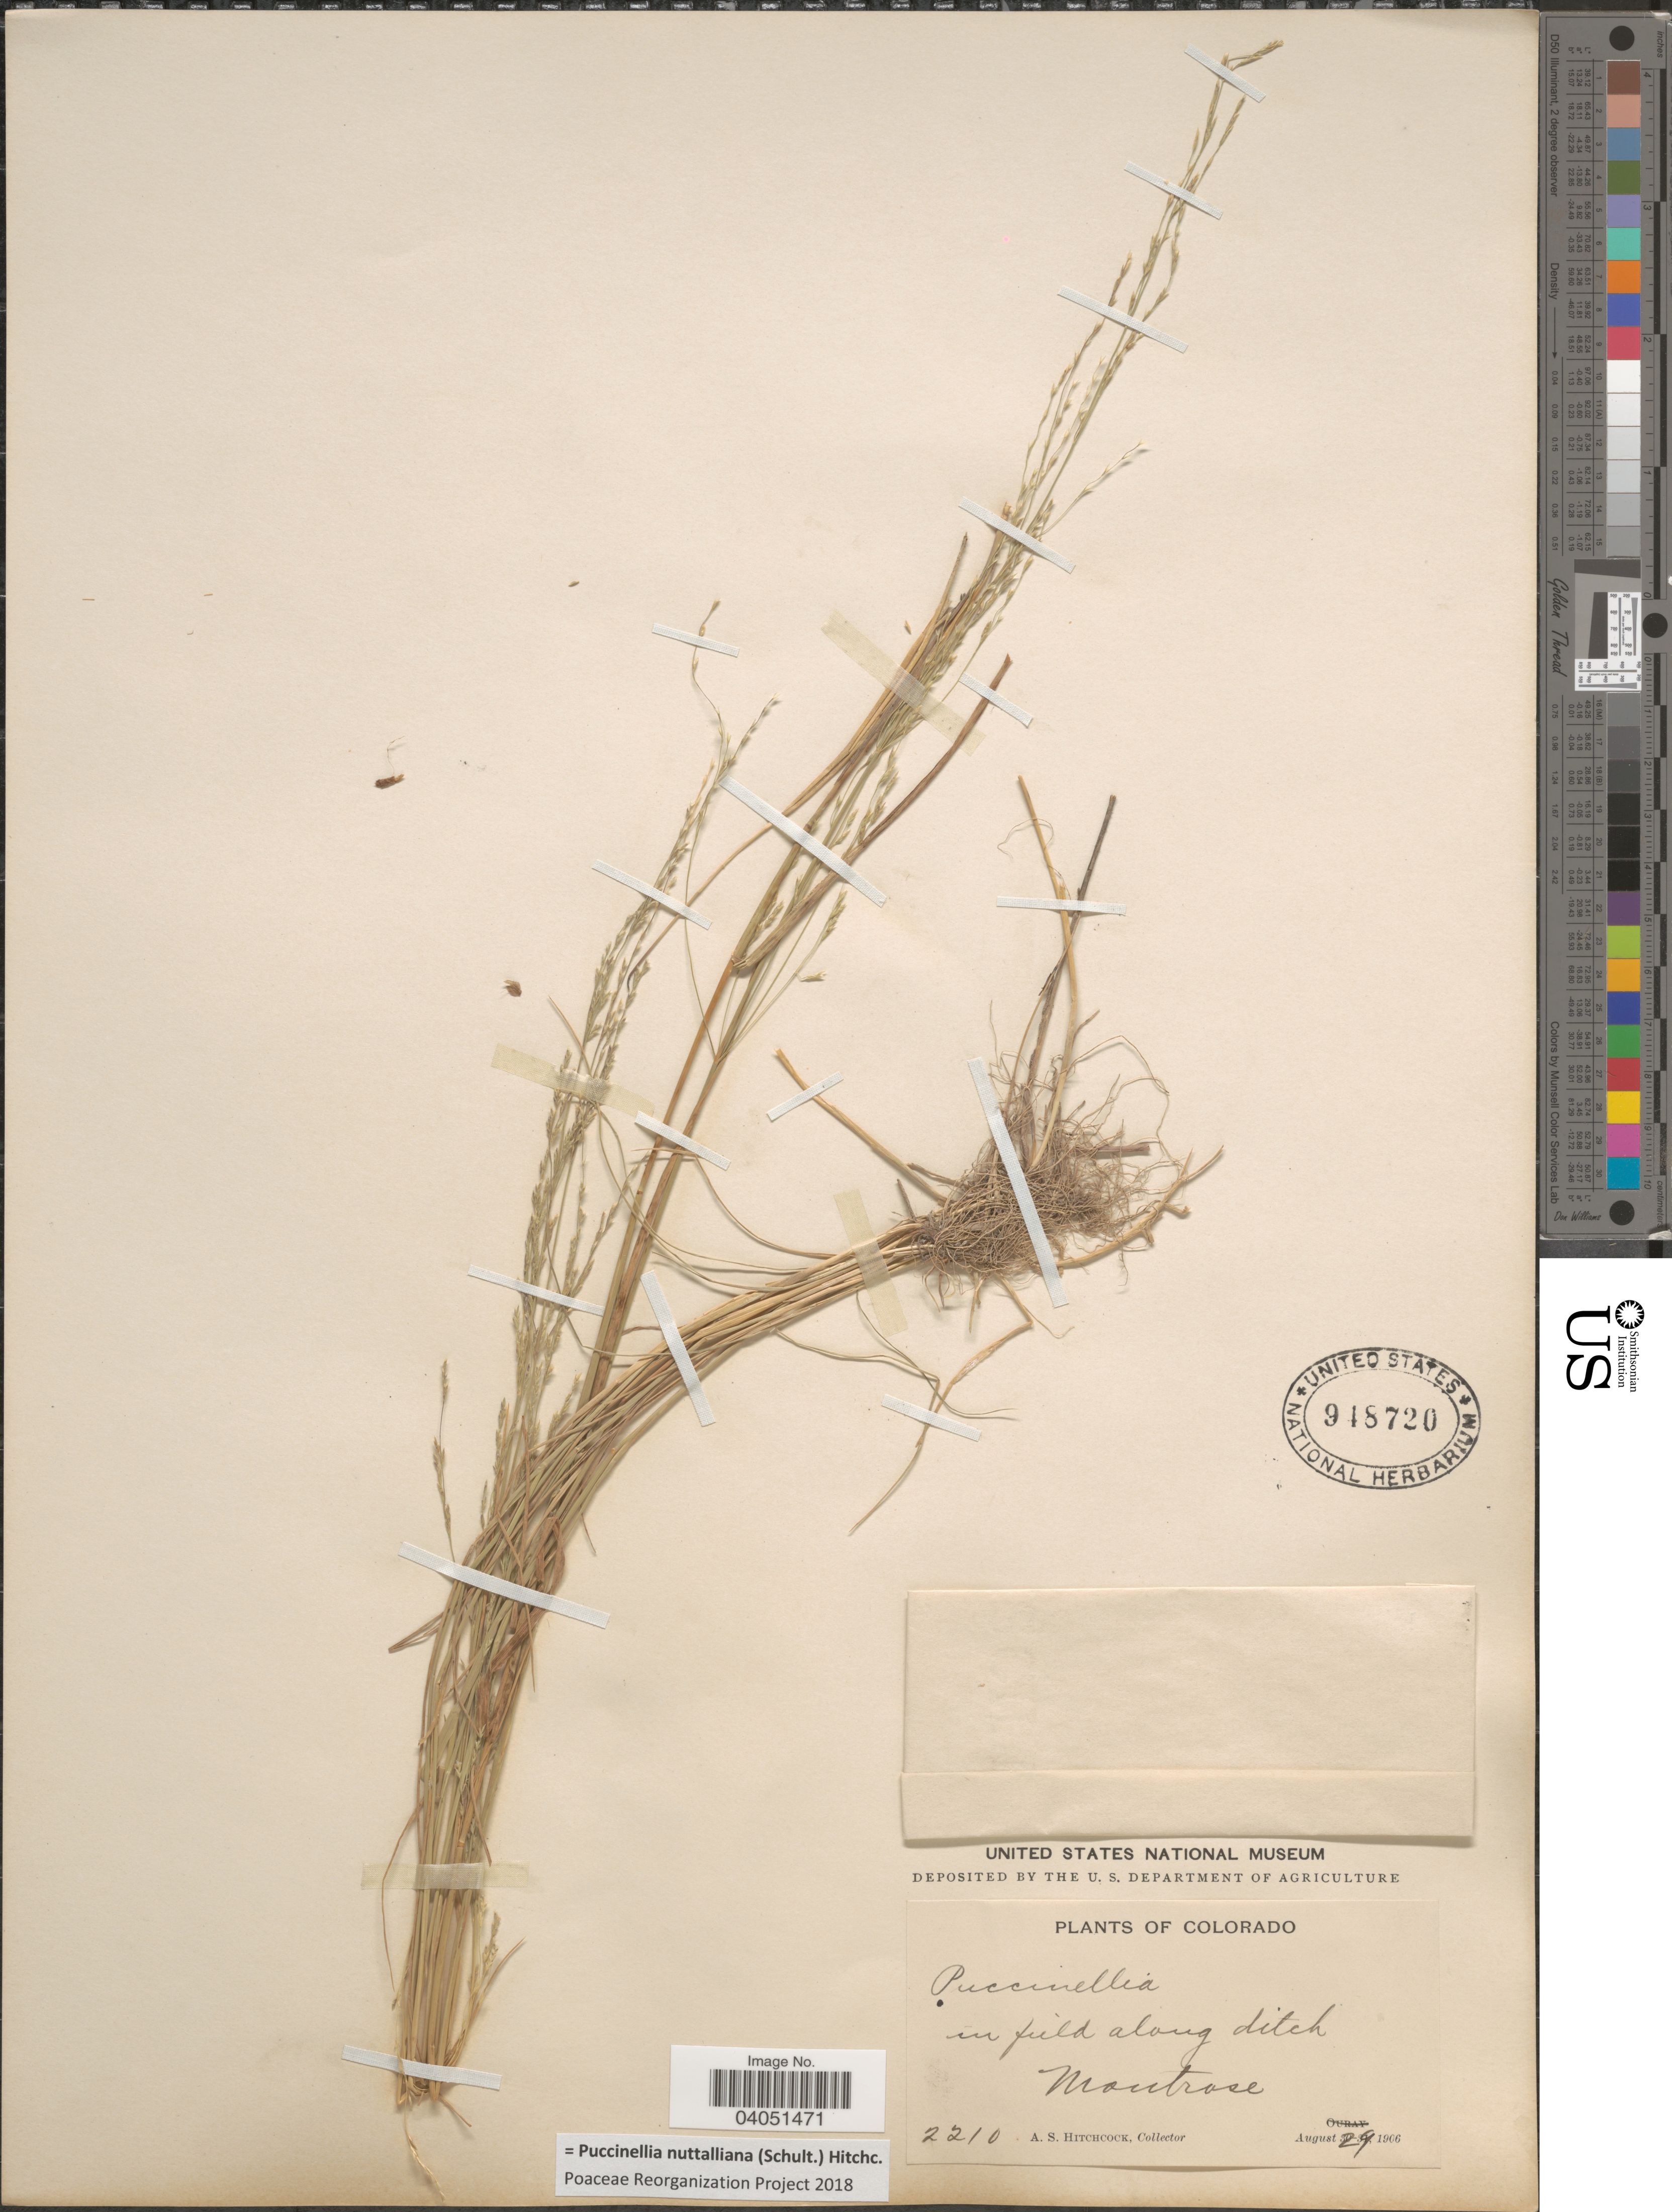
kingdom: Plantae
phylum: Tracheophyta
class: Liliopsida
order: Poales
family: Poaceae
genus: Puccinellia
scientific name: Puccinellia nuttalliana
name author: (Schult.) Hitchc.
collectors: A. S. Hitchcock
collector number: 2210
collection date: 1906-08-29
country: United States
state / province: Colorado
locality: Montrose.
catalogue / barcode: US 948720